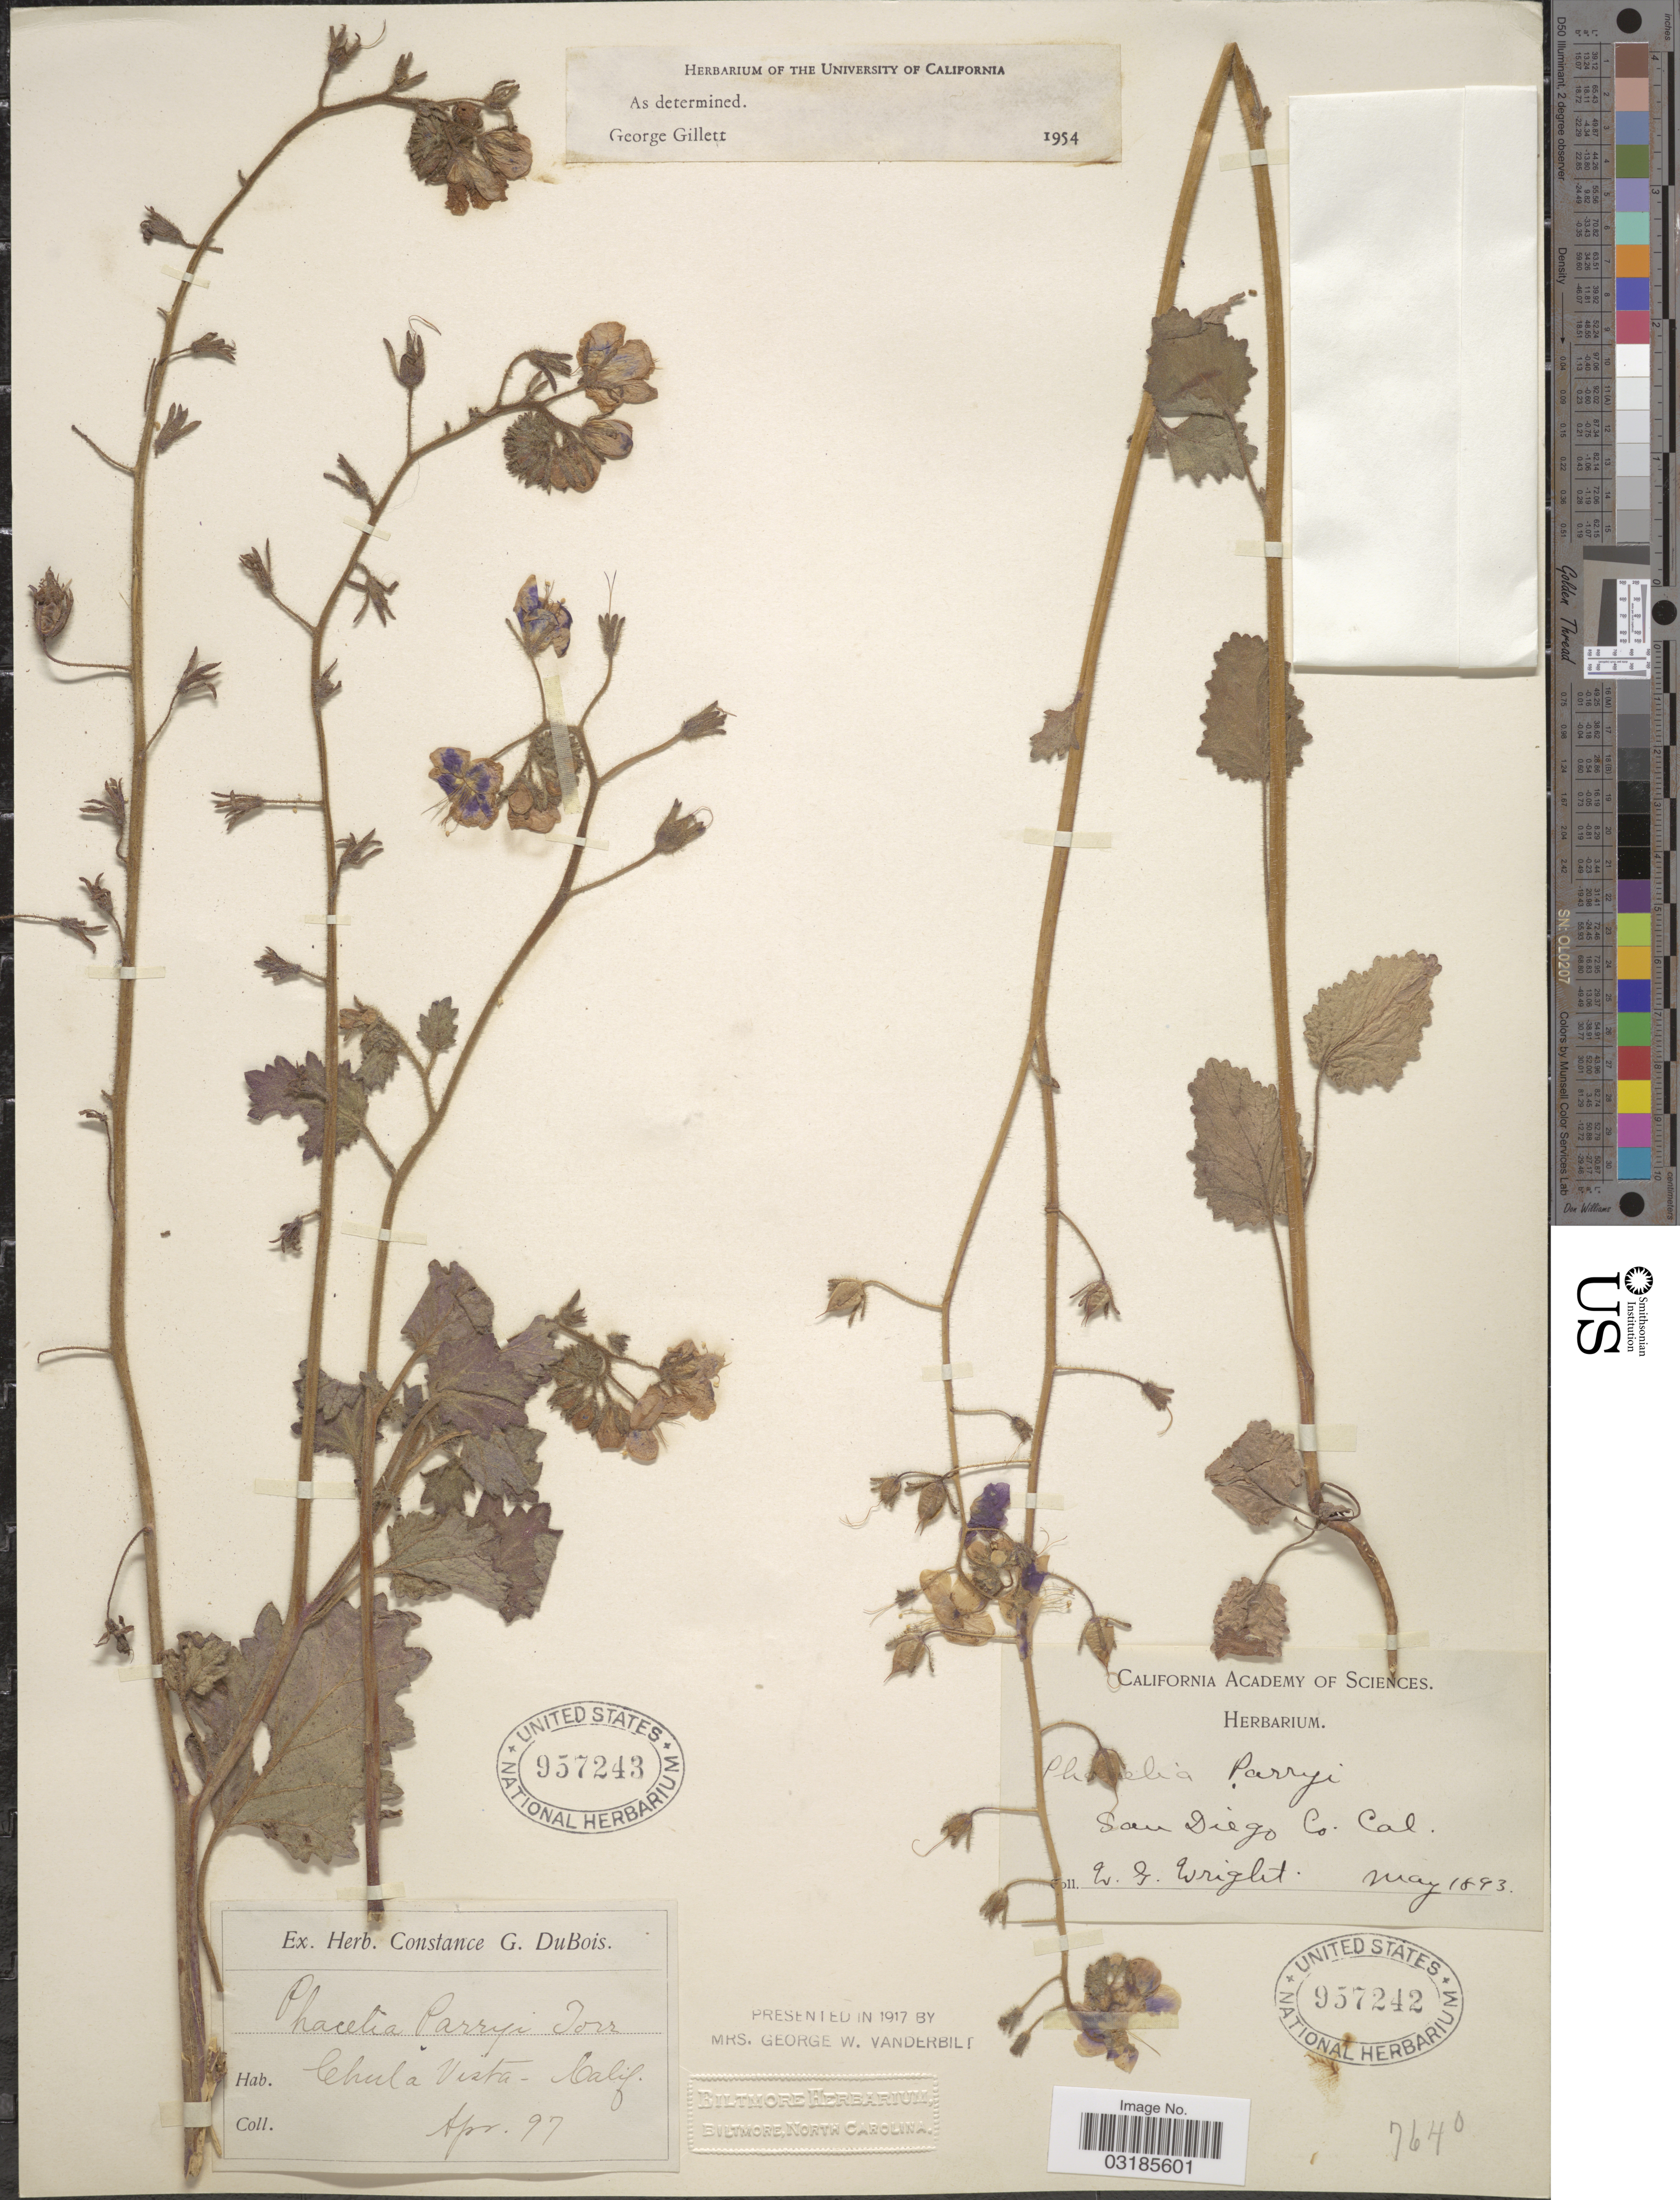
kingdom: Plantae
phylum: Tracheophyta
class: Magnoliopsida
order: Boraginales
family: Hydrophyllaceae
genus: Phacelia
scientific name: Phacelia parryi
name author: Torr. in Emory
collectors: W. G. Wright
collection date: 1893-05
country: United States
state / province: California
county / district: San Diego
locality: San Diego Co.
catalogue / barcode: US 957242-2